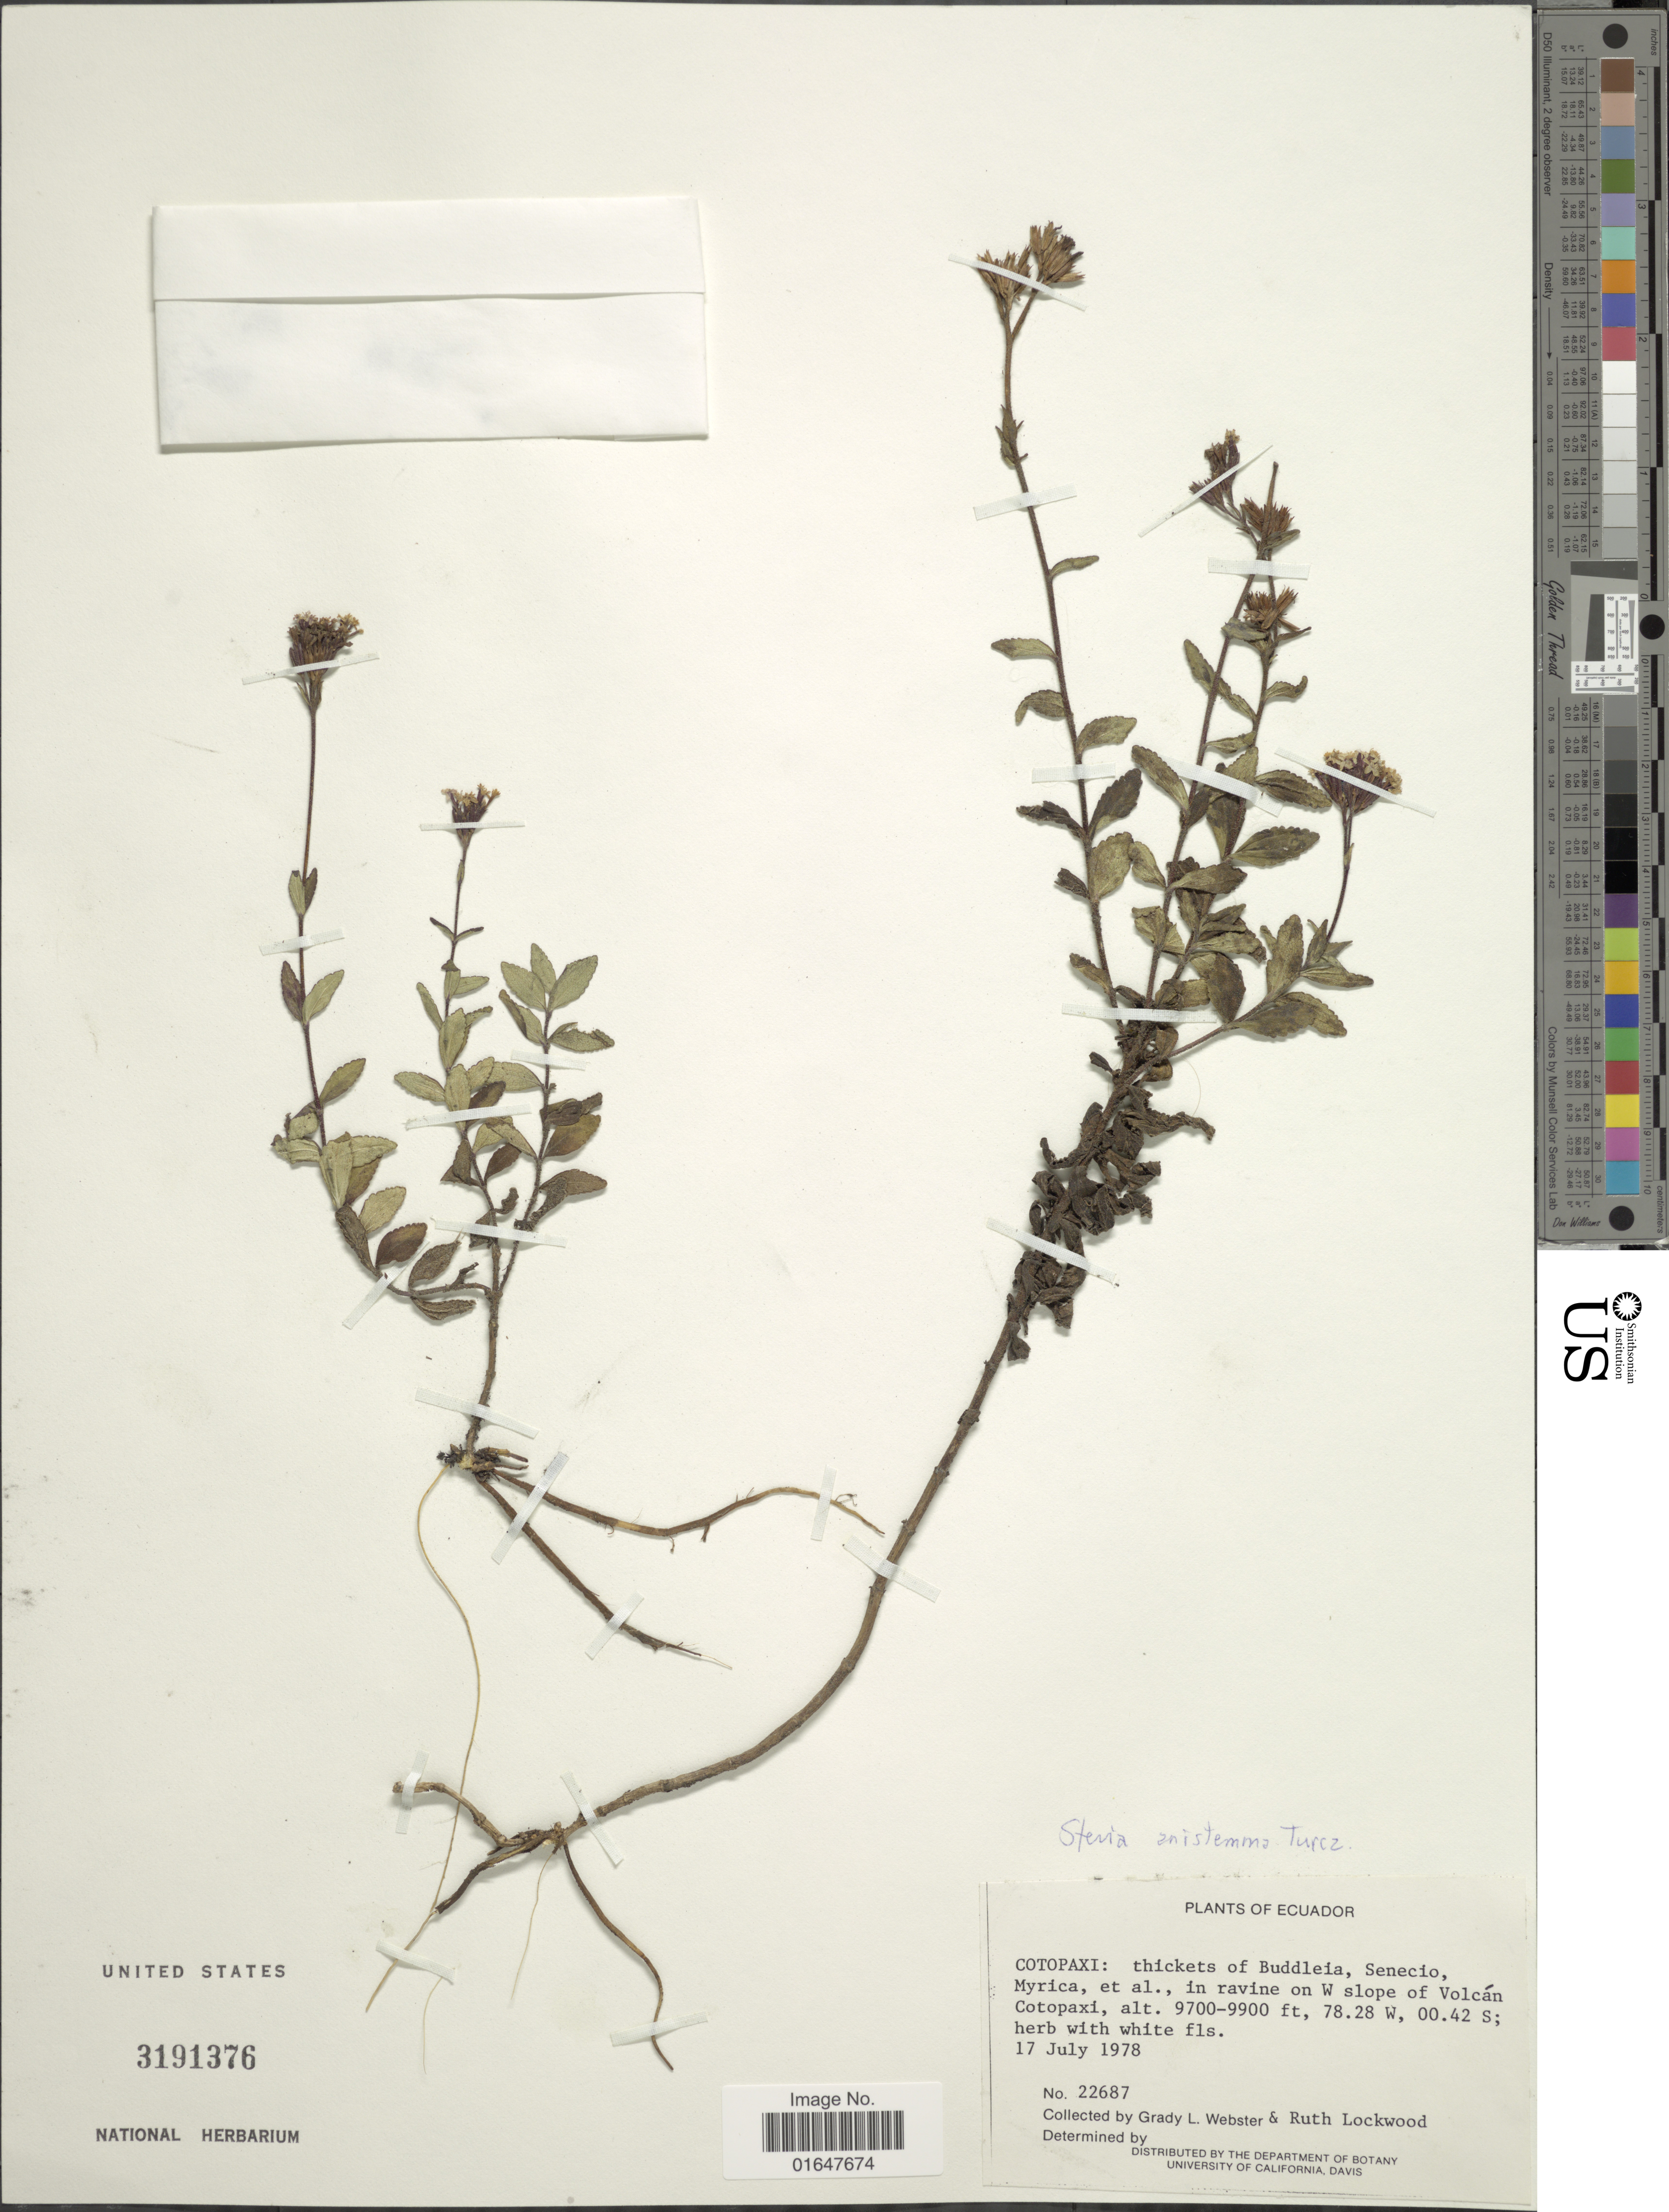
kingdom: Plantae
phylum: Tracheophyta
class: Magnoliopsida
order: Asterales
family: Asteraceae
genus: Stevia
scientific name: Stevia anisostemma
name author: Turcz.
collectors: G. L. Webster & R. Lockwood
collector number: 22687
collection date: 1978-07-17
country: Ecuador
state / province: Cotopaxi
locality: W slope of Volcan Cotopaxi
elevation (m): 2957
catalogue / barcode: US 3191376